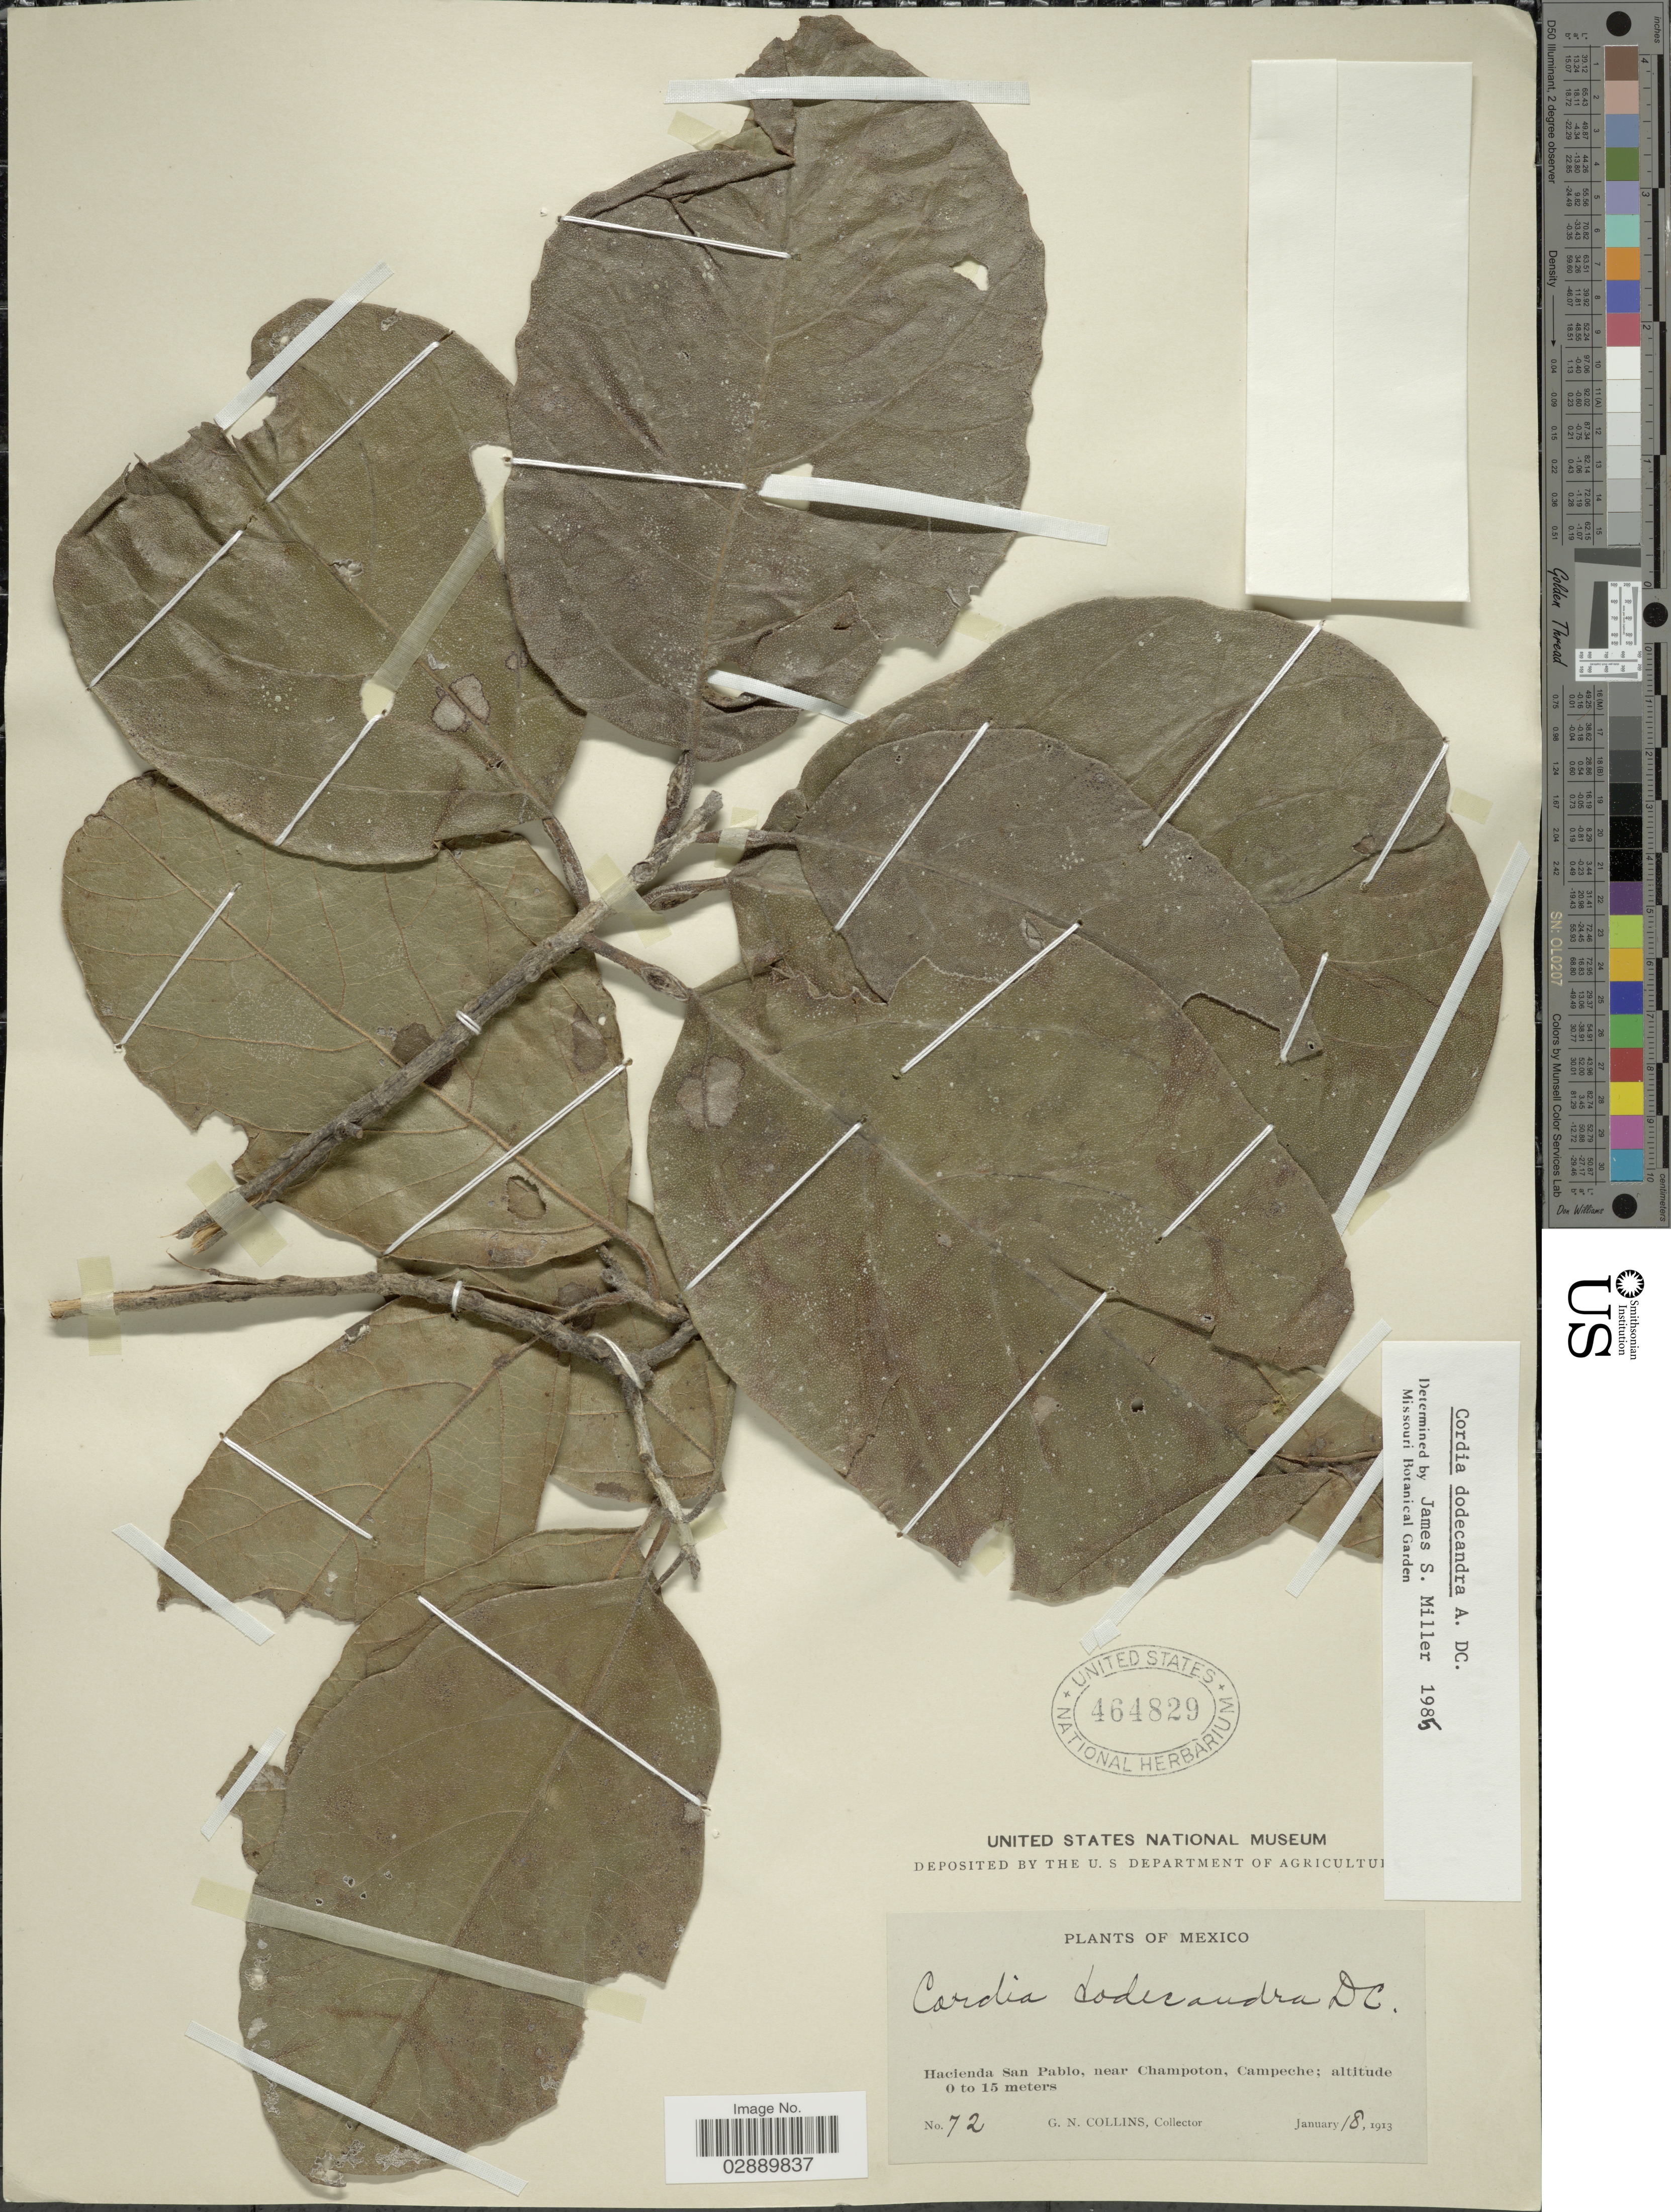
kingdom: Plantae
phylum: Tracheophyta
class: Magnoliopsida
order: Boraginales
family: Cordiaceae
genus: Cordia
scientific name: Cordia dodecandra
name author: A. DC.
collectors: G. Collins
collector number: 72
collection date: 1913-01-18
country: Mexico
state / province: Campeche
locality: Hacienda San Pablo, near Champoton, Campeche.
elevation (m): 0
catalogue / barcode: US 464829